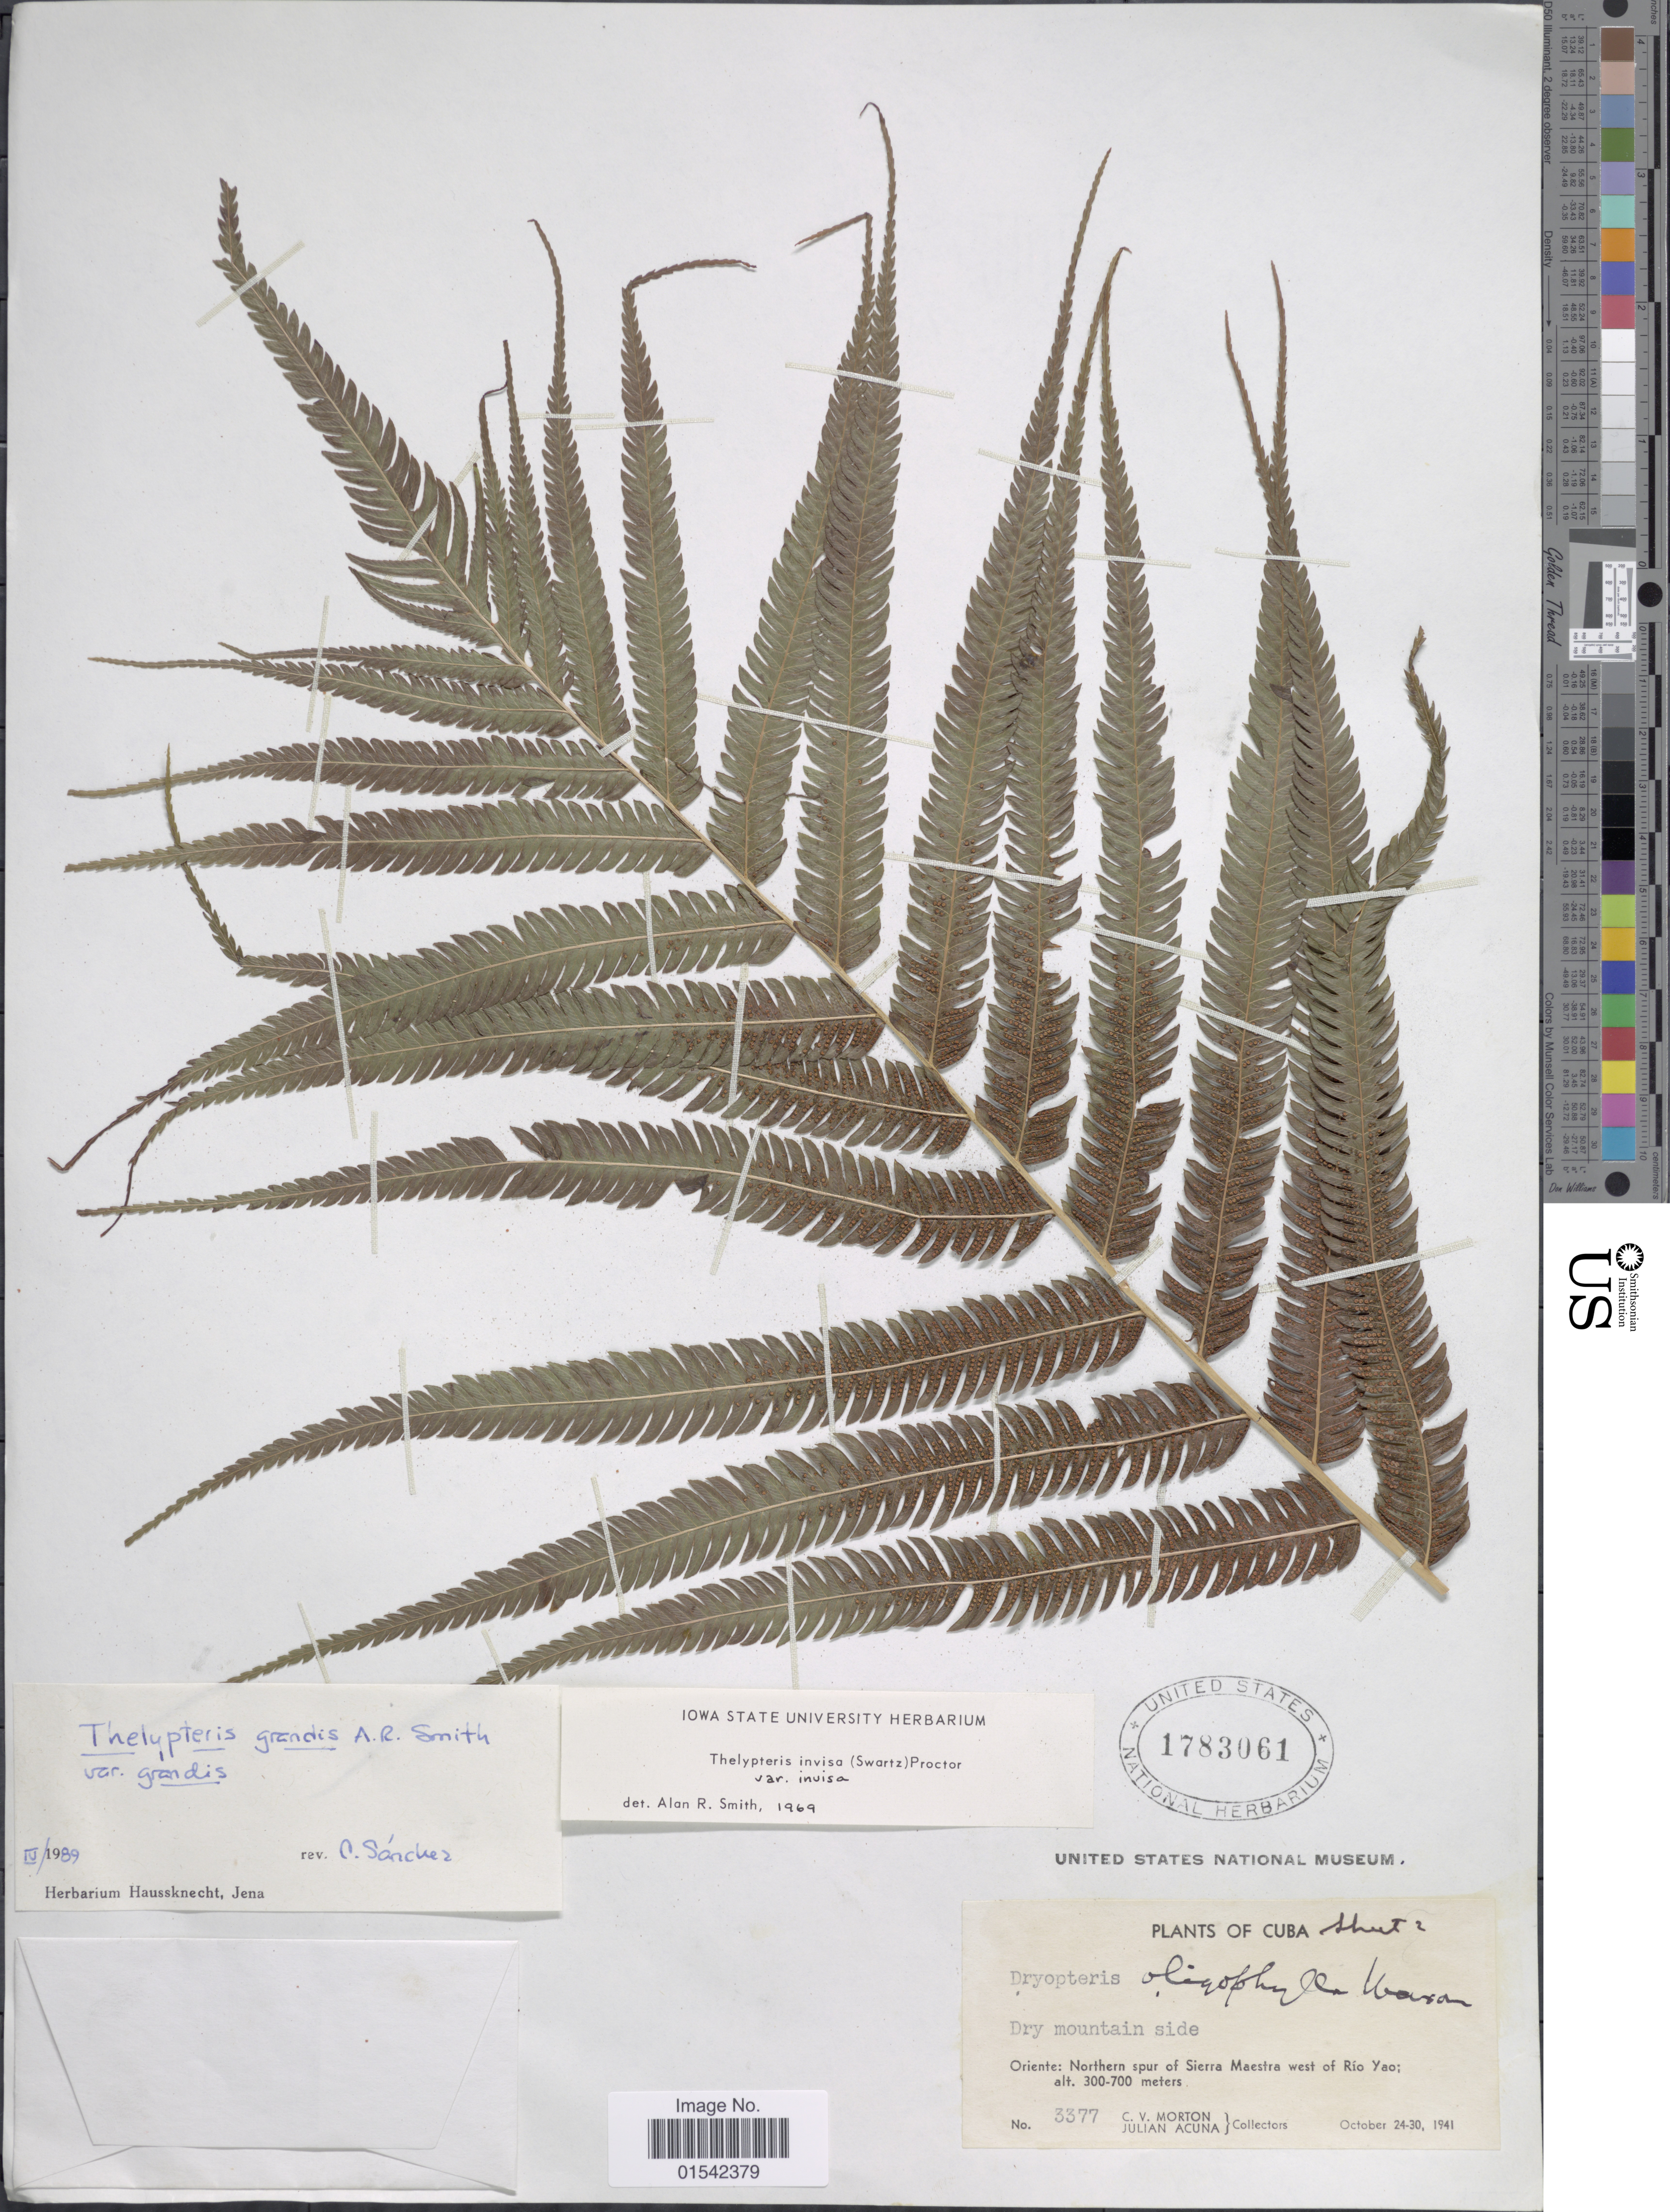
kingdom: Plantae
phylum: Tracheophyta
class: Polypodiopsida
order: Polypodiales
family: Thelypteridaceae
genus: Cyclosorus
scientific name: Cyclosorus grandis (A.R. Sm.) comb. nov., ined 2015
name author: (A.R. Sm.)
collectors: C. V. Morton & J. B. Acuña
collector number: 3377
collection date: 1941-10-24/1941-10-30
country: Cuba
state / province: Oriente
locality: Northern spur of Sierra Meastra west of Río Yao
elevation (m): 300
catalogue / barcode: US 1783061